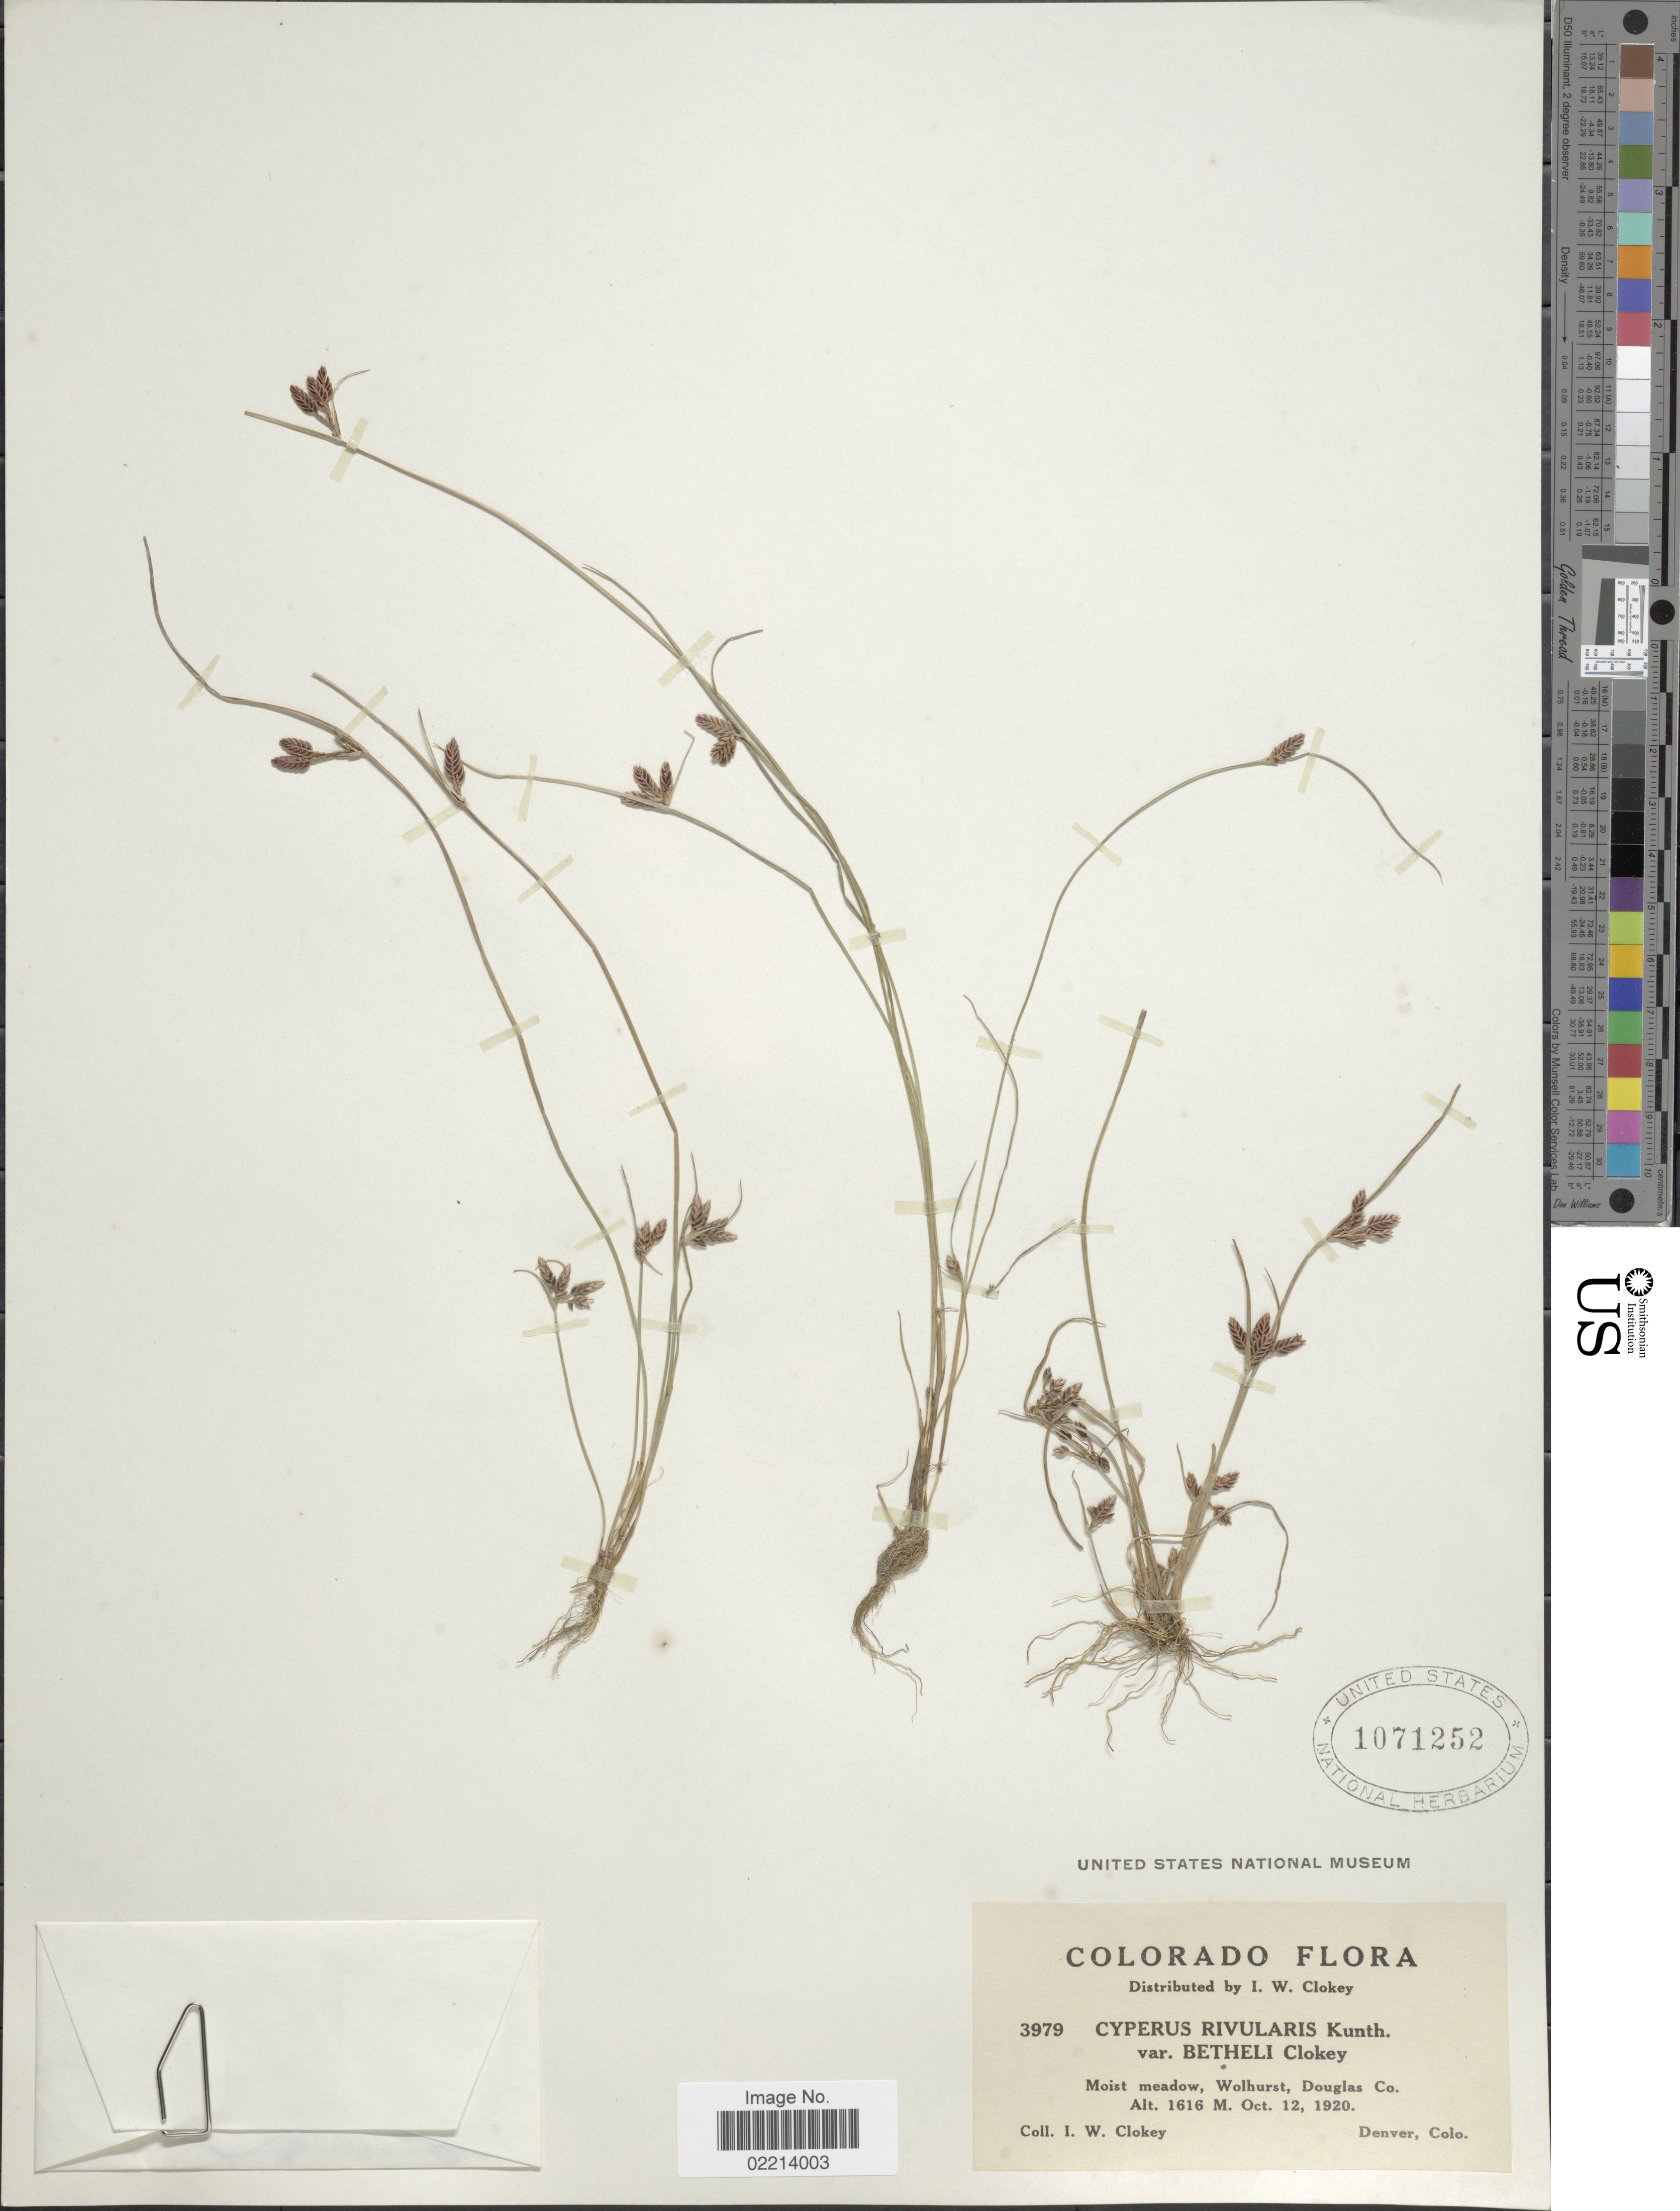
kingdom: Plantae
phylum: Tracheophyta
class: Liliopsida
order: Poales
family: Cyperaceae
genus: Cyperus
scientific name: Cyperus bipartitus Torr.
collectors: I. W. Clokey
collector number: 3979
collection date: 1920-10-12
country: United States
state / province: Colorado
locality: Moist meadow, Wolhurst, Douglas Co.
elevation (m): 1616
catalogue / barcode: US 1071252